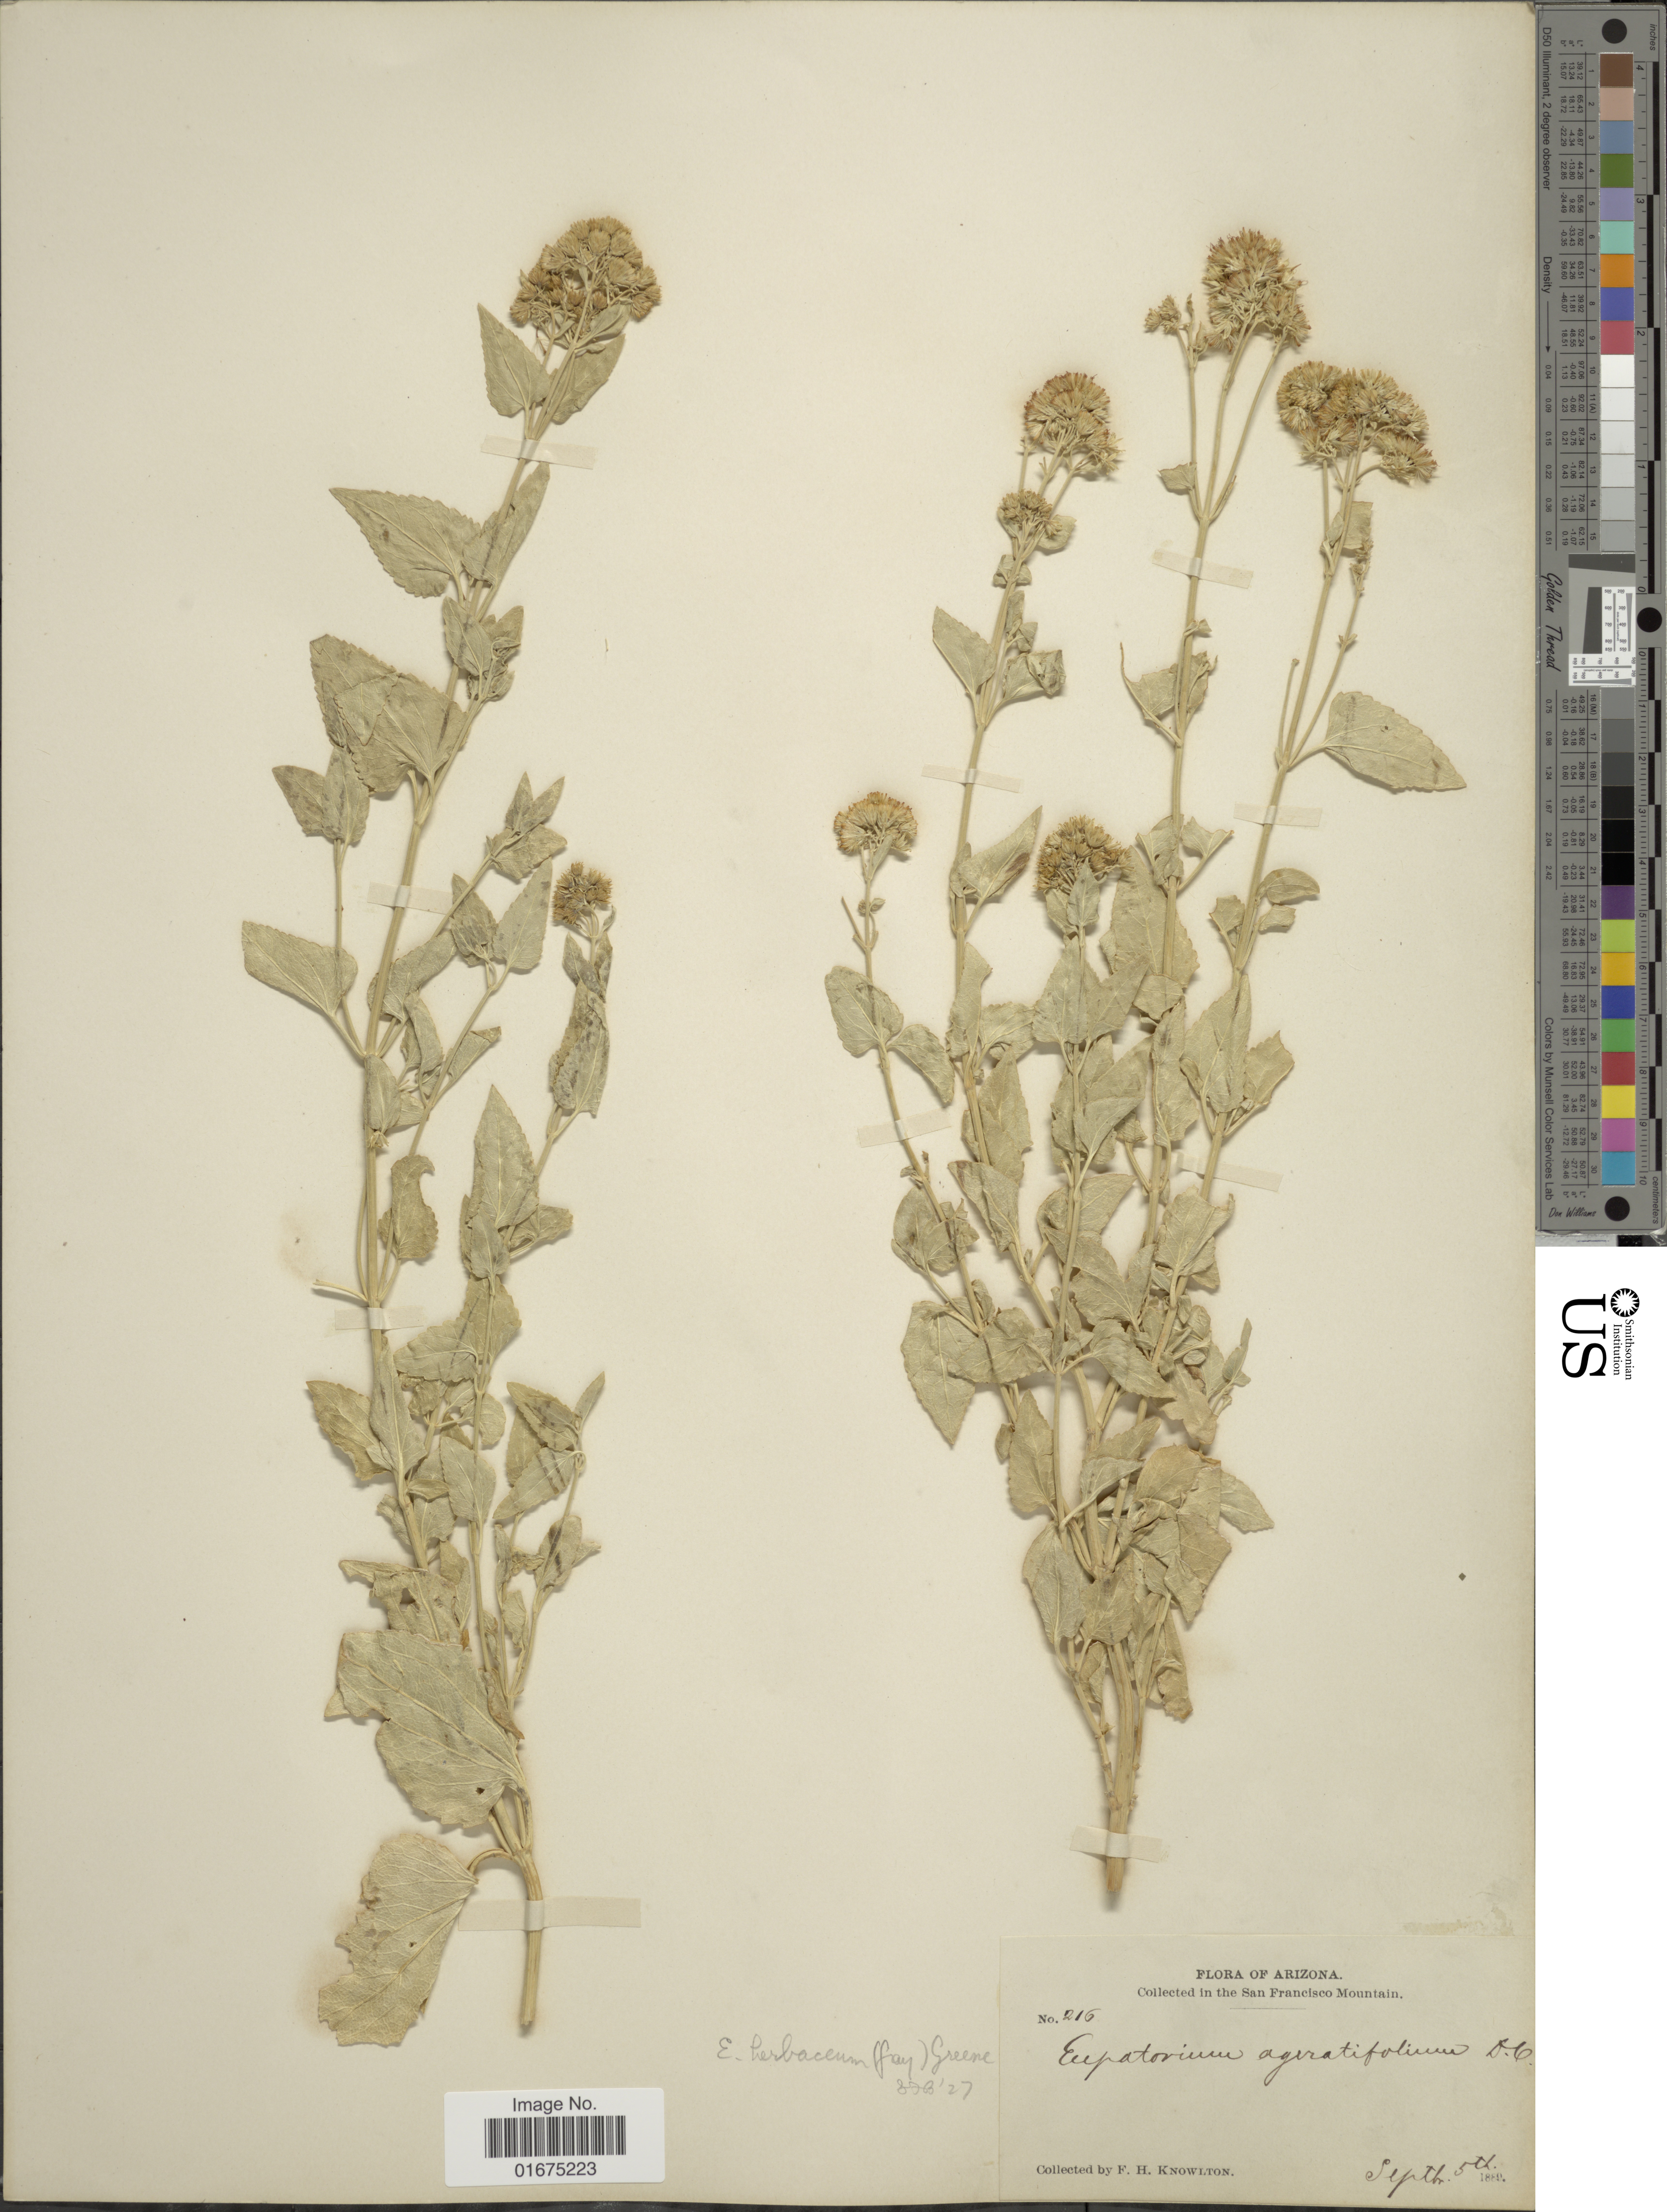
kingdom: Plantae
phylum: Tracheophyta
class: Magnoliopsida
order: Asterales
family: Asteraceae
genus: Ageratina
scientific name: Ageratina herbacea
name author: (A. Gray) R.M. King & H. Rob.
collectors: F. H. Knowlton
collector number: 216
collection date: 1889-09-05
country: United States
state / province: Arizona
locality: In the San Francisco Mountain